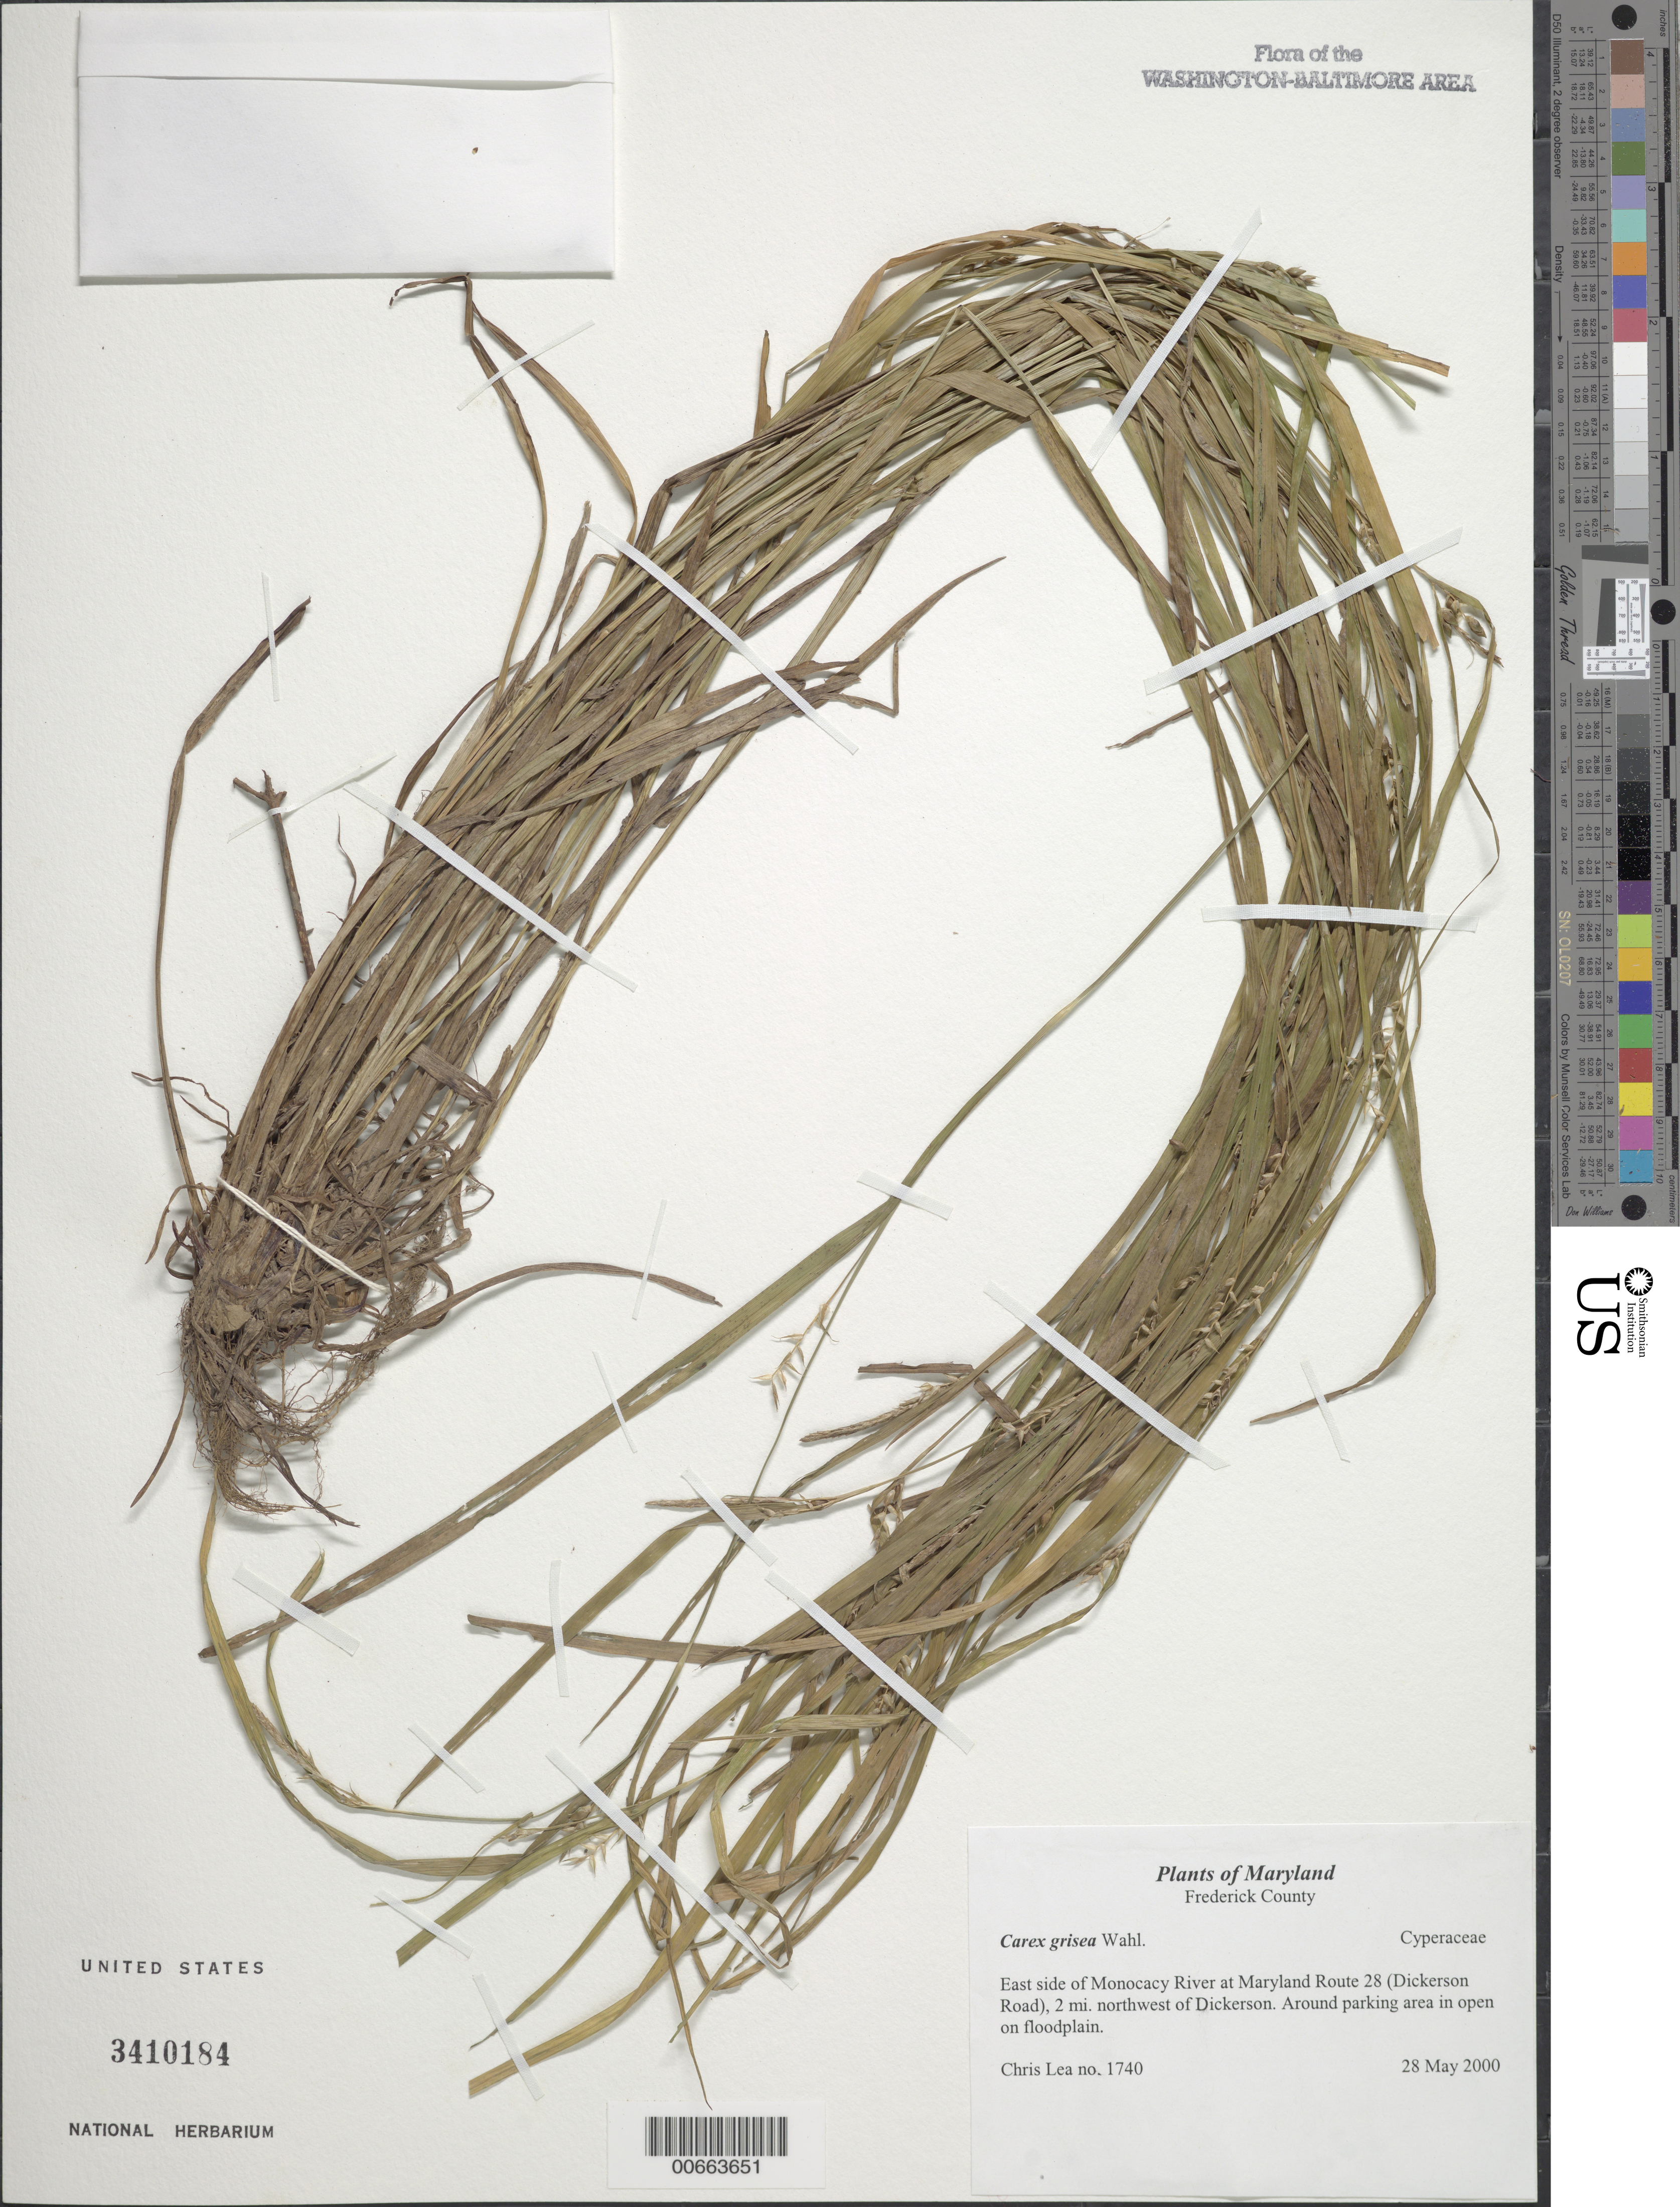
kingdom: Plantae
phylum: Tracheophyta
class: Liliopsida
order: Poales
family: Cyperaceae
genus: Carex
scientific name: Carex grisea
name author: Wahlenb.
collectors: C. Lea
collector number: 1740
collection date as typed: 28 May 2000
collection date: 2000-05-28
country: United States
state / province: Maryland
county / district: Frederick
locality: East side of Monocacy River at Maryland Route 28 (Dickerson Road), 2 mi. northwest of Dickerson.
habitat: Around parking area in open on floodplain.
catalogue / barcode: US 3410184